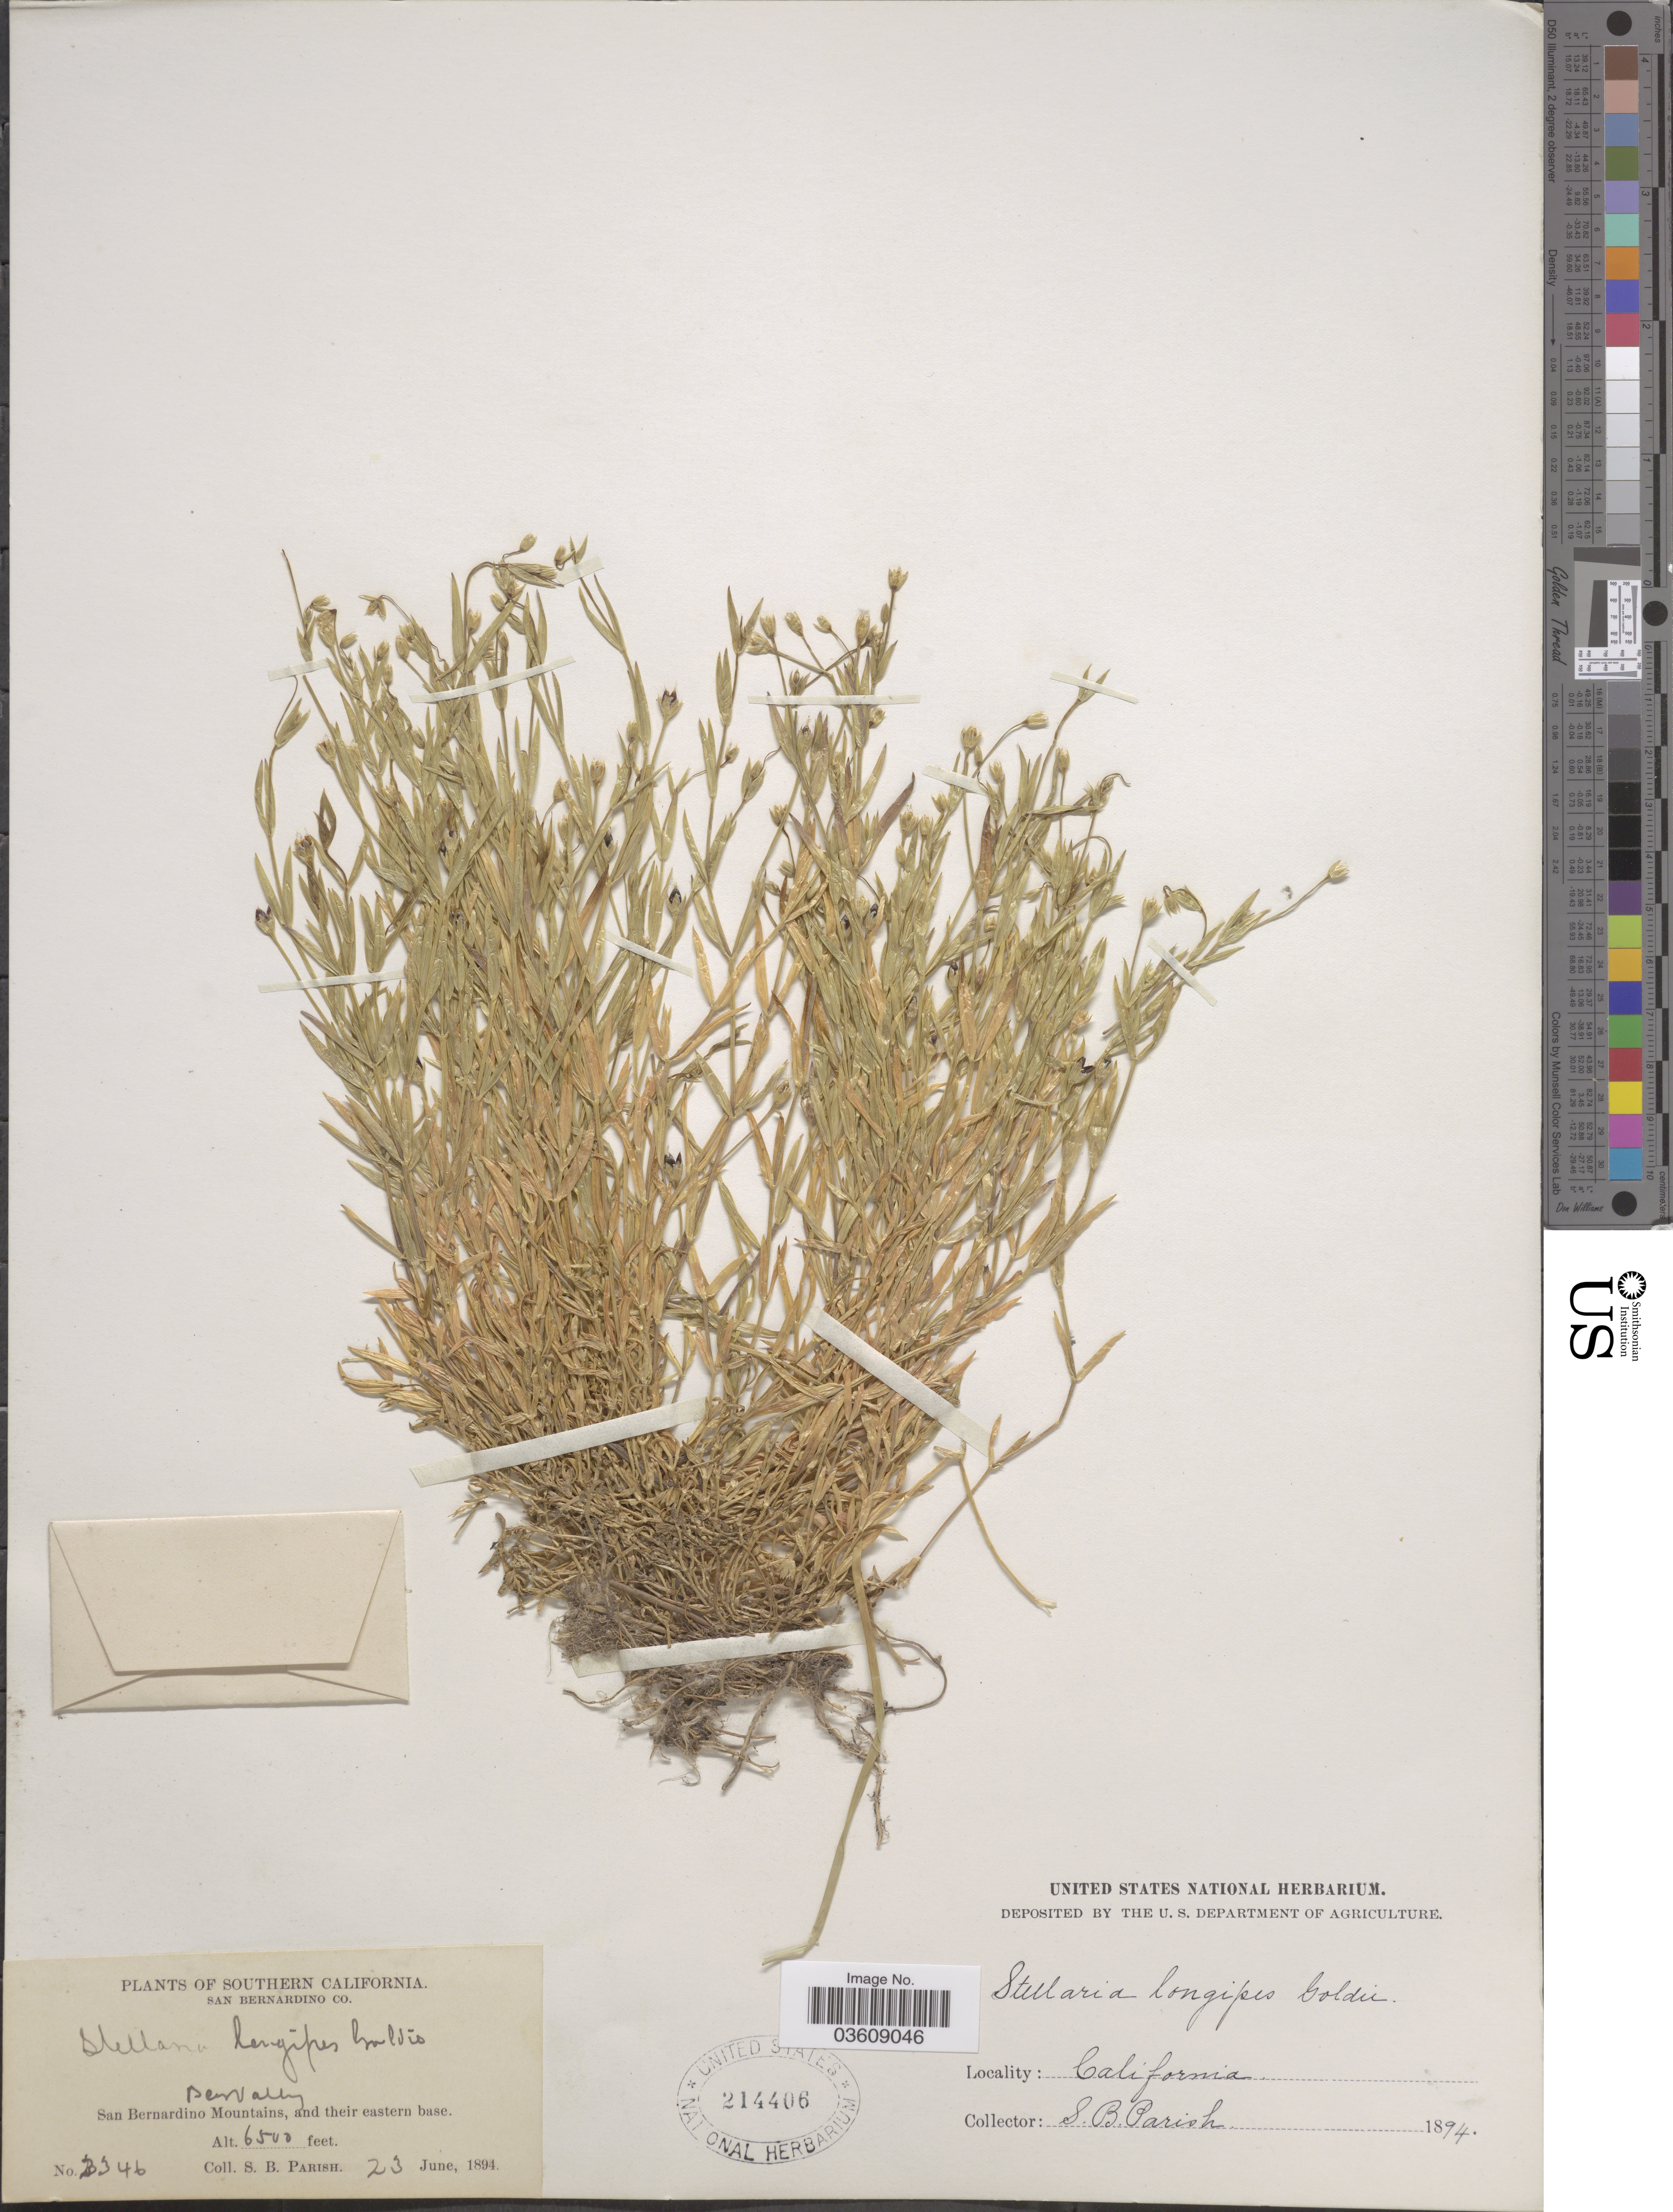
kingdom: Plantae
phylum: Tracheophyta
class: Magnoliopsida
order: Caryophyllales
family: Caryophyllaceae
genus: Stellaria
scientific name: Stellaria longipes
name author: Goldie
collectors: S. B. Parish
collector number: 2346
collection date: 1894-06-23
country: United States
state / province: California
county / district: San Bernardino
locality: Southern California San Bernardino Co. Bear Valley. San Bernardino Mountains, and their eastern base.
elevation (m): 1981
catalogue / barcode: US 214406